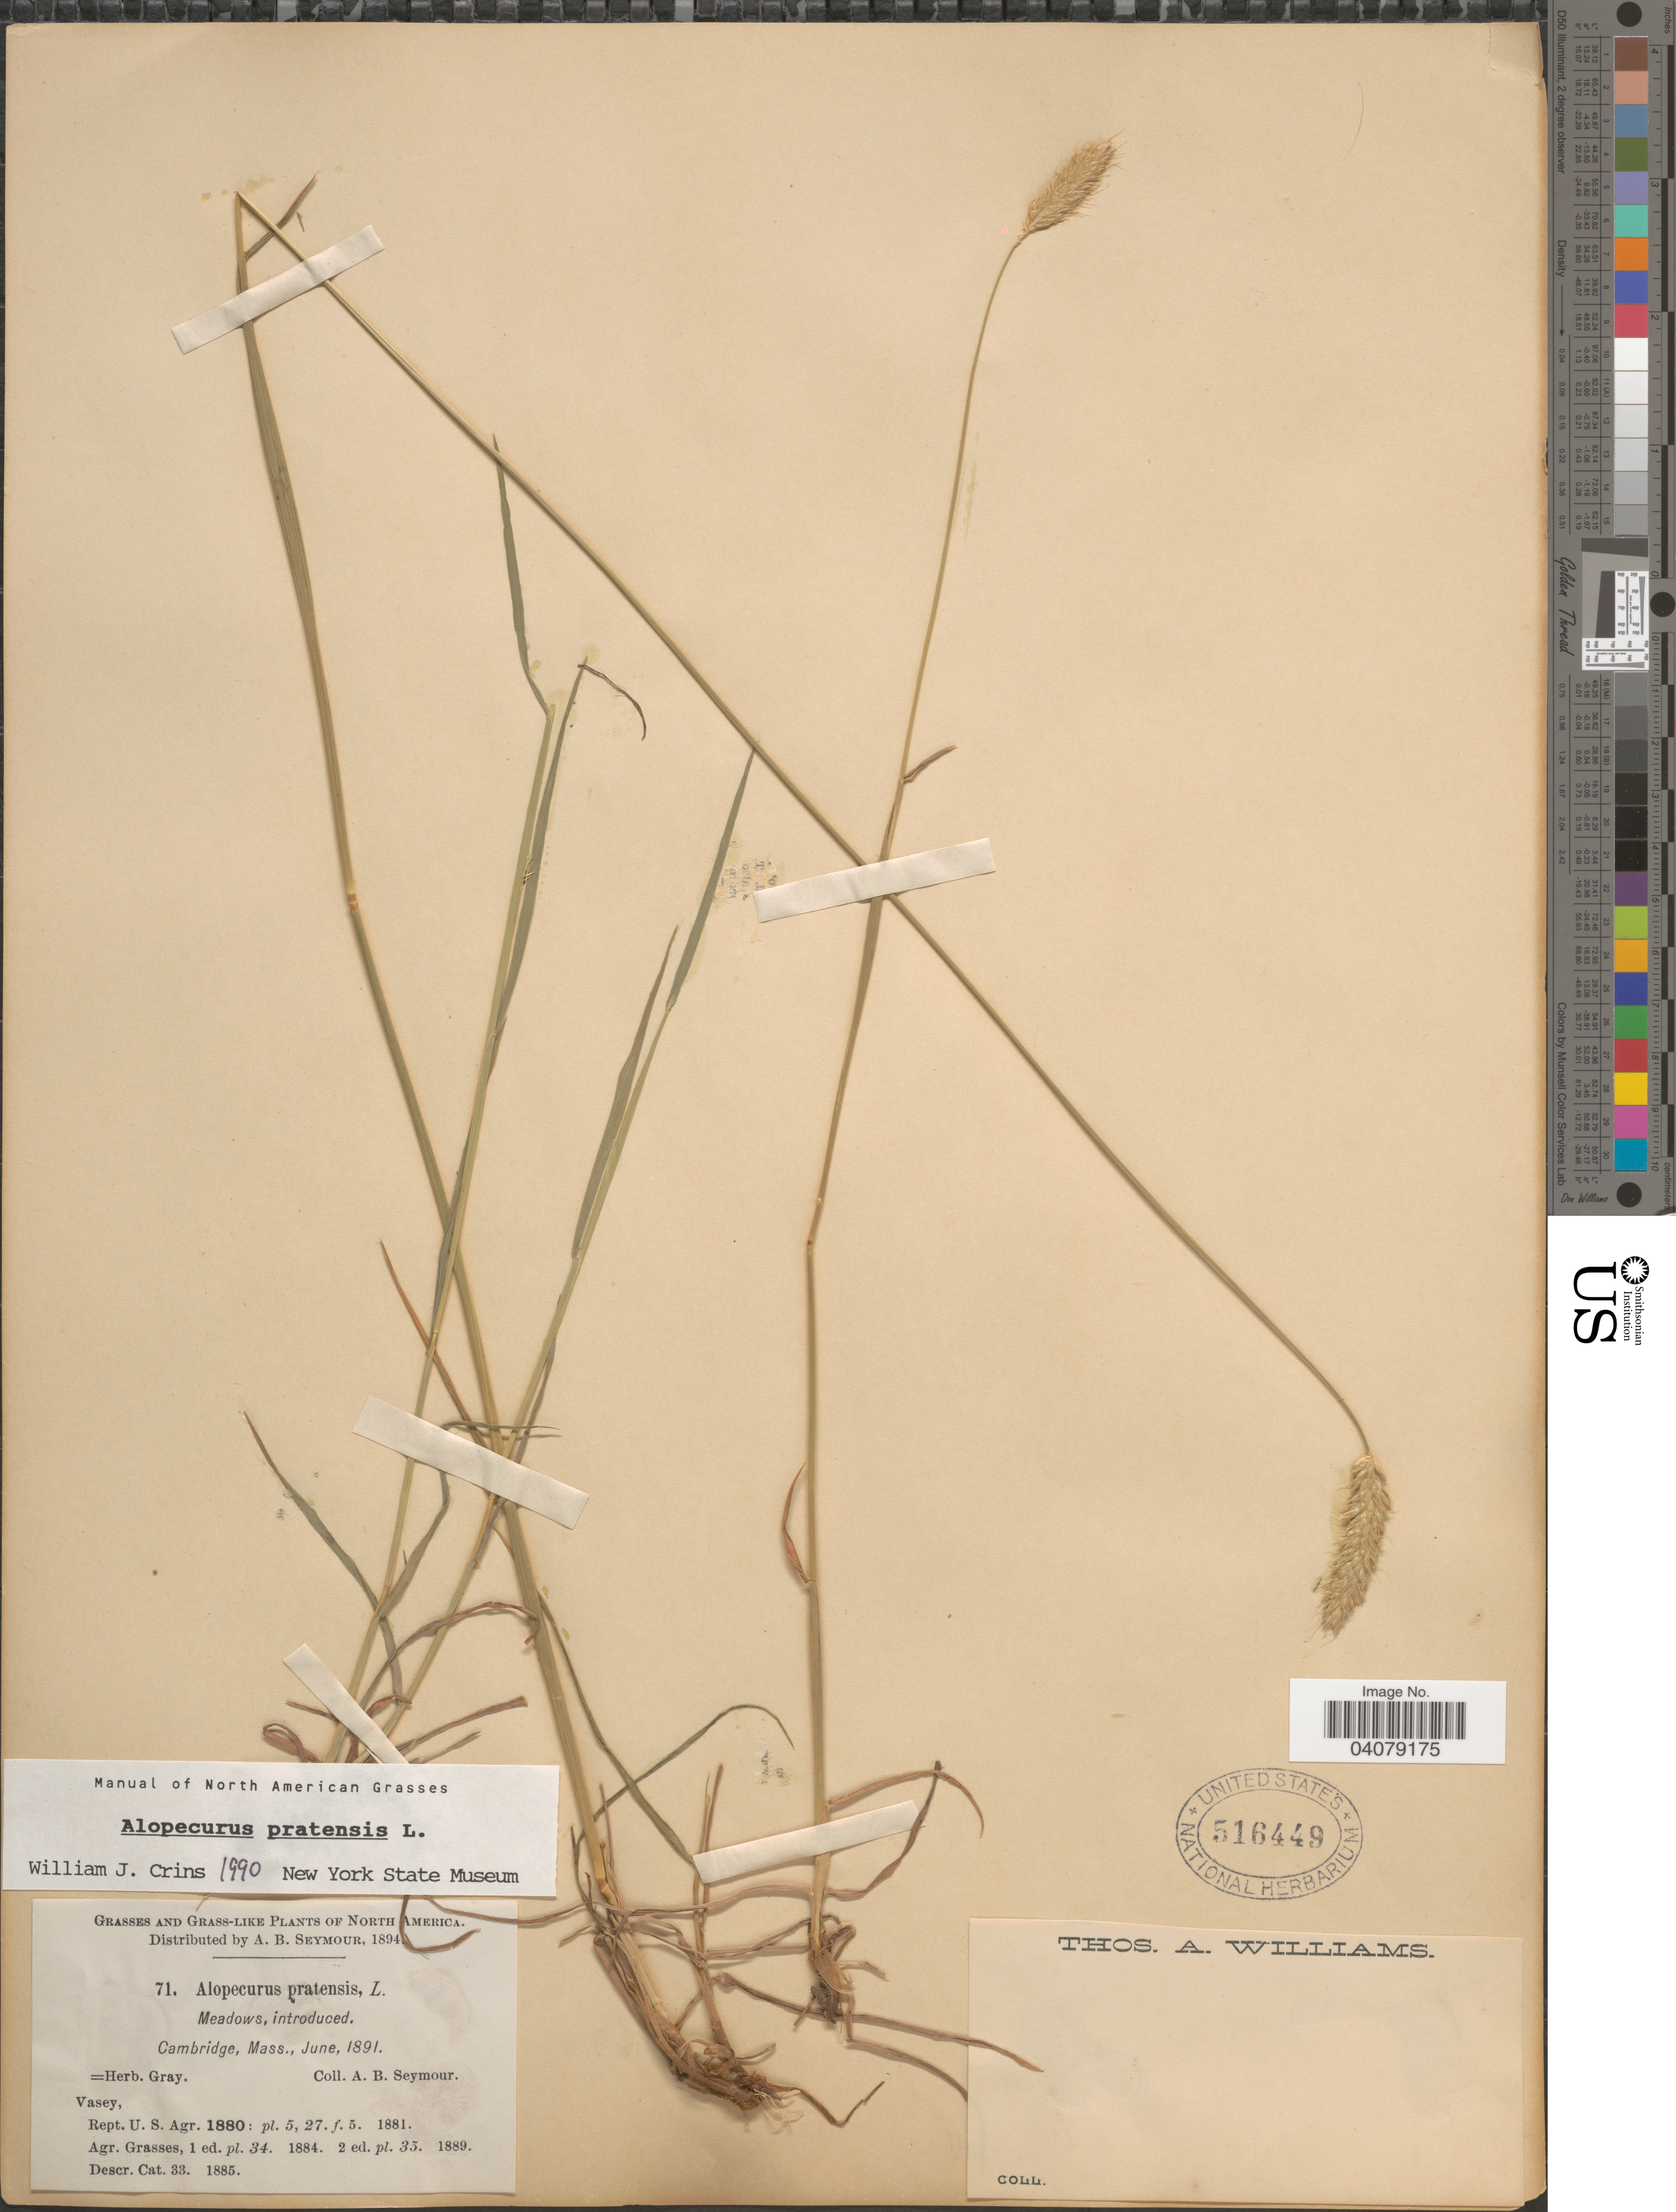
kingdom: Plantae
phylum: Tracheophyta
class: Liliopsida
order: Poales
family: Poaceae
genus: Alopecurus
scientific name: Alopecurus pratensis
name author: L.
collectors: A. Seymour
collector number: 71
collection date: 1891-06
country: United States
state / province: Massachusetts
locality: Meadows, introduced. Cambridge.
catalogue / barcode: US 516449